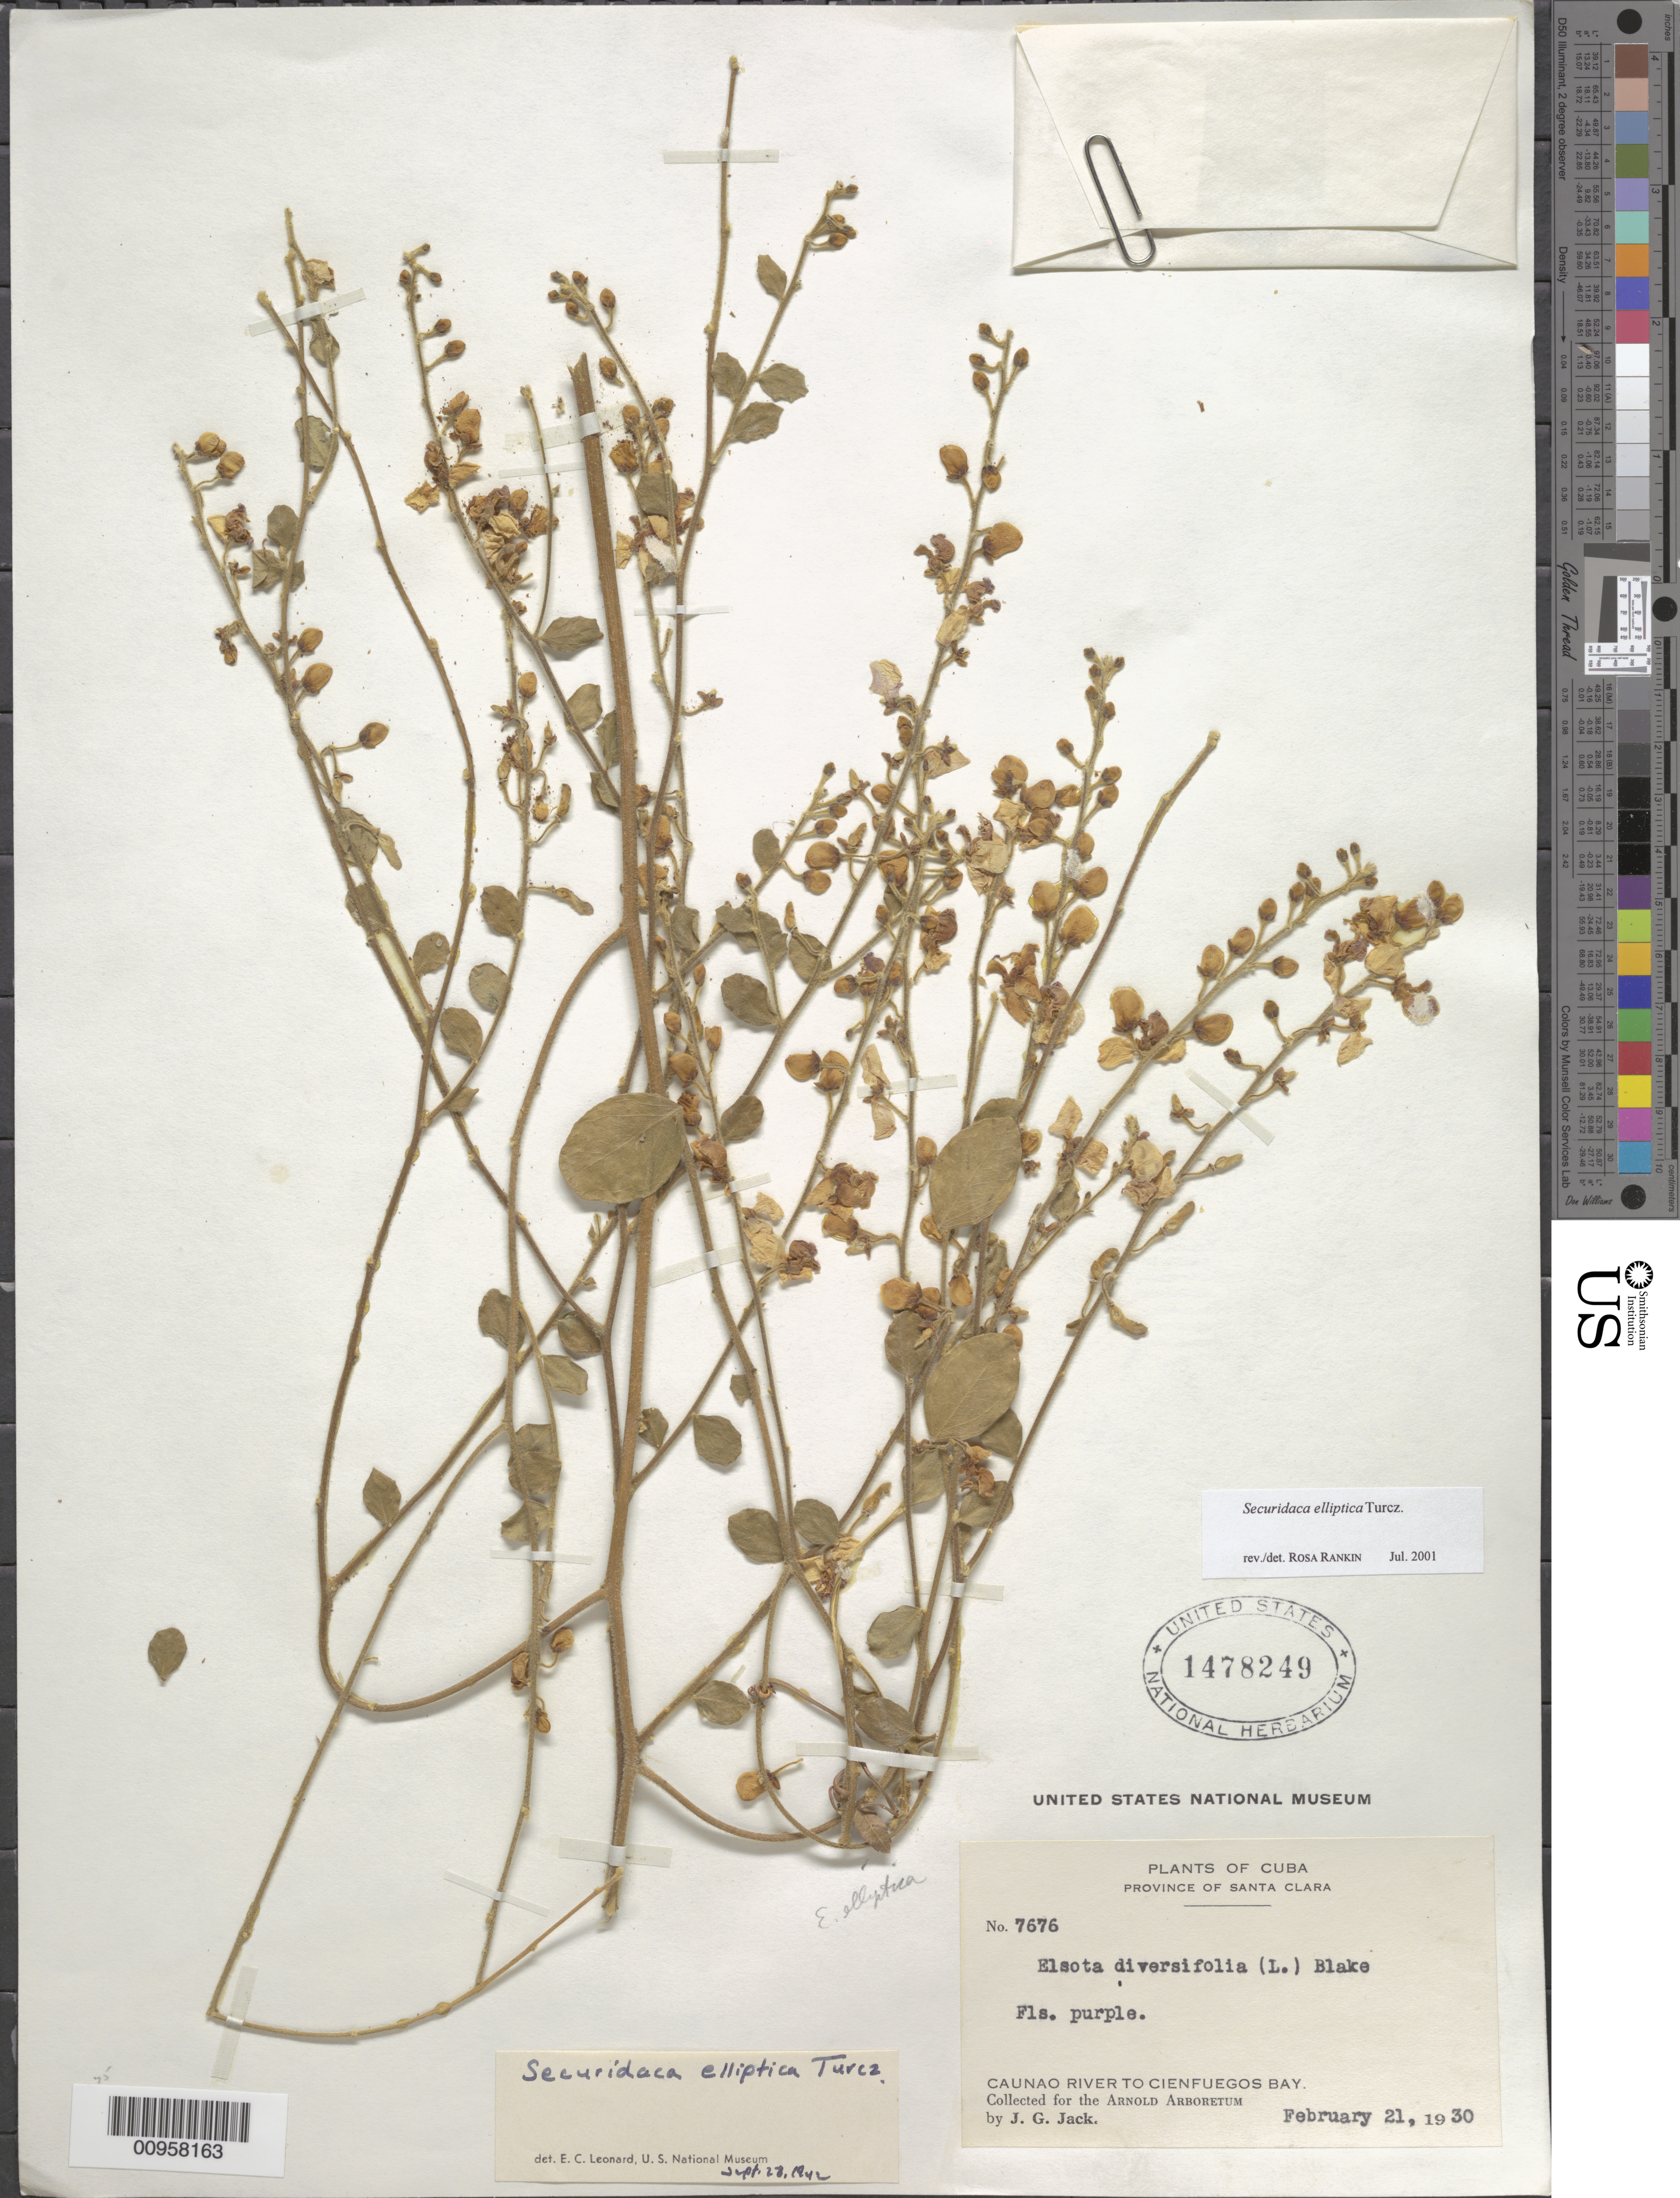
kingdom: Plantae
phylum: Tracheophyta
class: Magnoliopsida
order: Fabales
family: Polygalaceae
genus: Securidaca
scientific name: Securidaca elliptica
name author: Turcz.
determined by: Rankin Rodriguez, Rosa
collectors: J. G. Jack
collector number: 7676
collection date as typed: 21 Feb 1930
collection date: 1930-02-21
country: Cuba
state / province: Las Villas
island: Cuba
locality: Caunao River to Cienfuegos Bay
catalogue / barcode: US 1478249